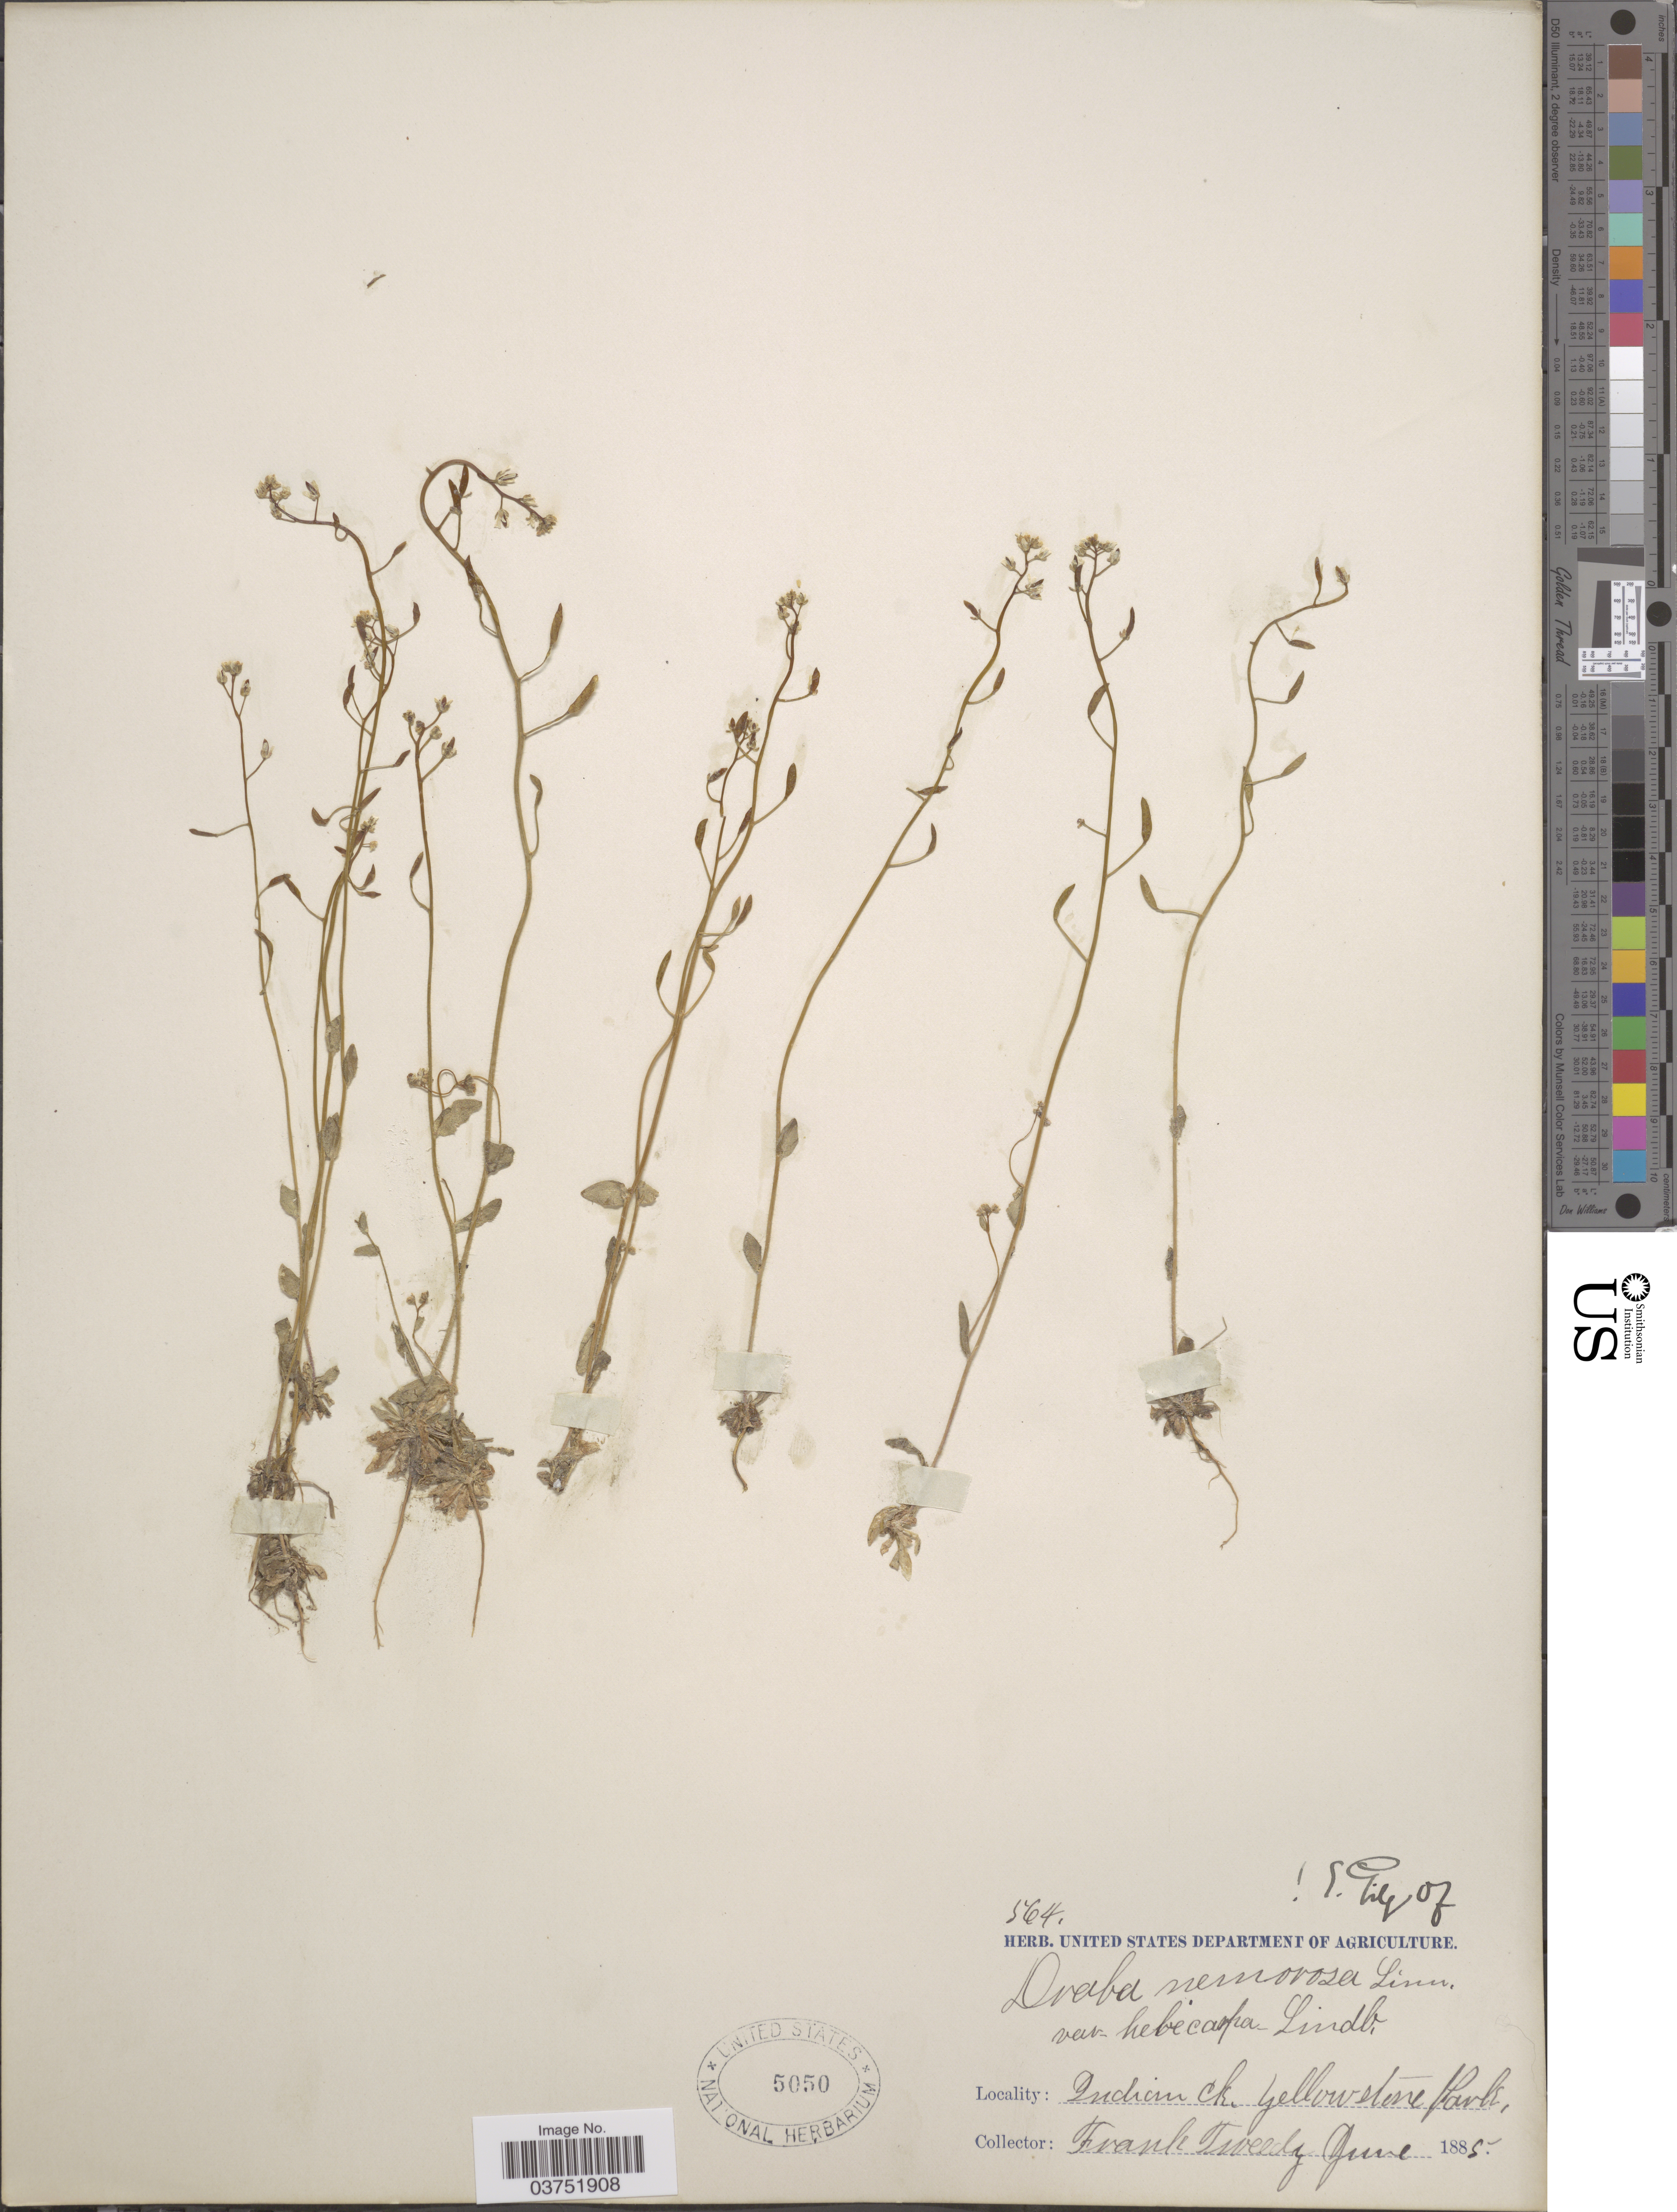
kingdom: Plantae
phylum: Tracheophyta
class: Magnoliopsida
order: Brassicales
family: Brassicaceae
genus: Draba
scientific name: Draba nemorosa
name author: L.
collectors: F. Tweedy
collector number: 564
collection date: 1885-06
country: United States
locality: Indian Ck. Yellow Stone Park.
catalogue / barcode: US 5050